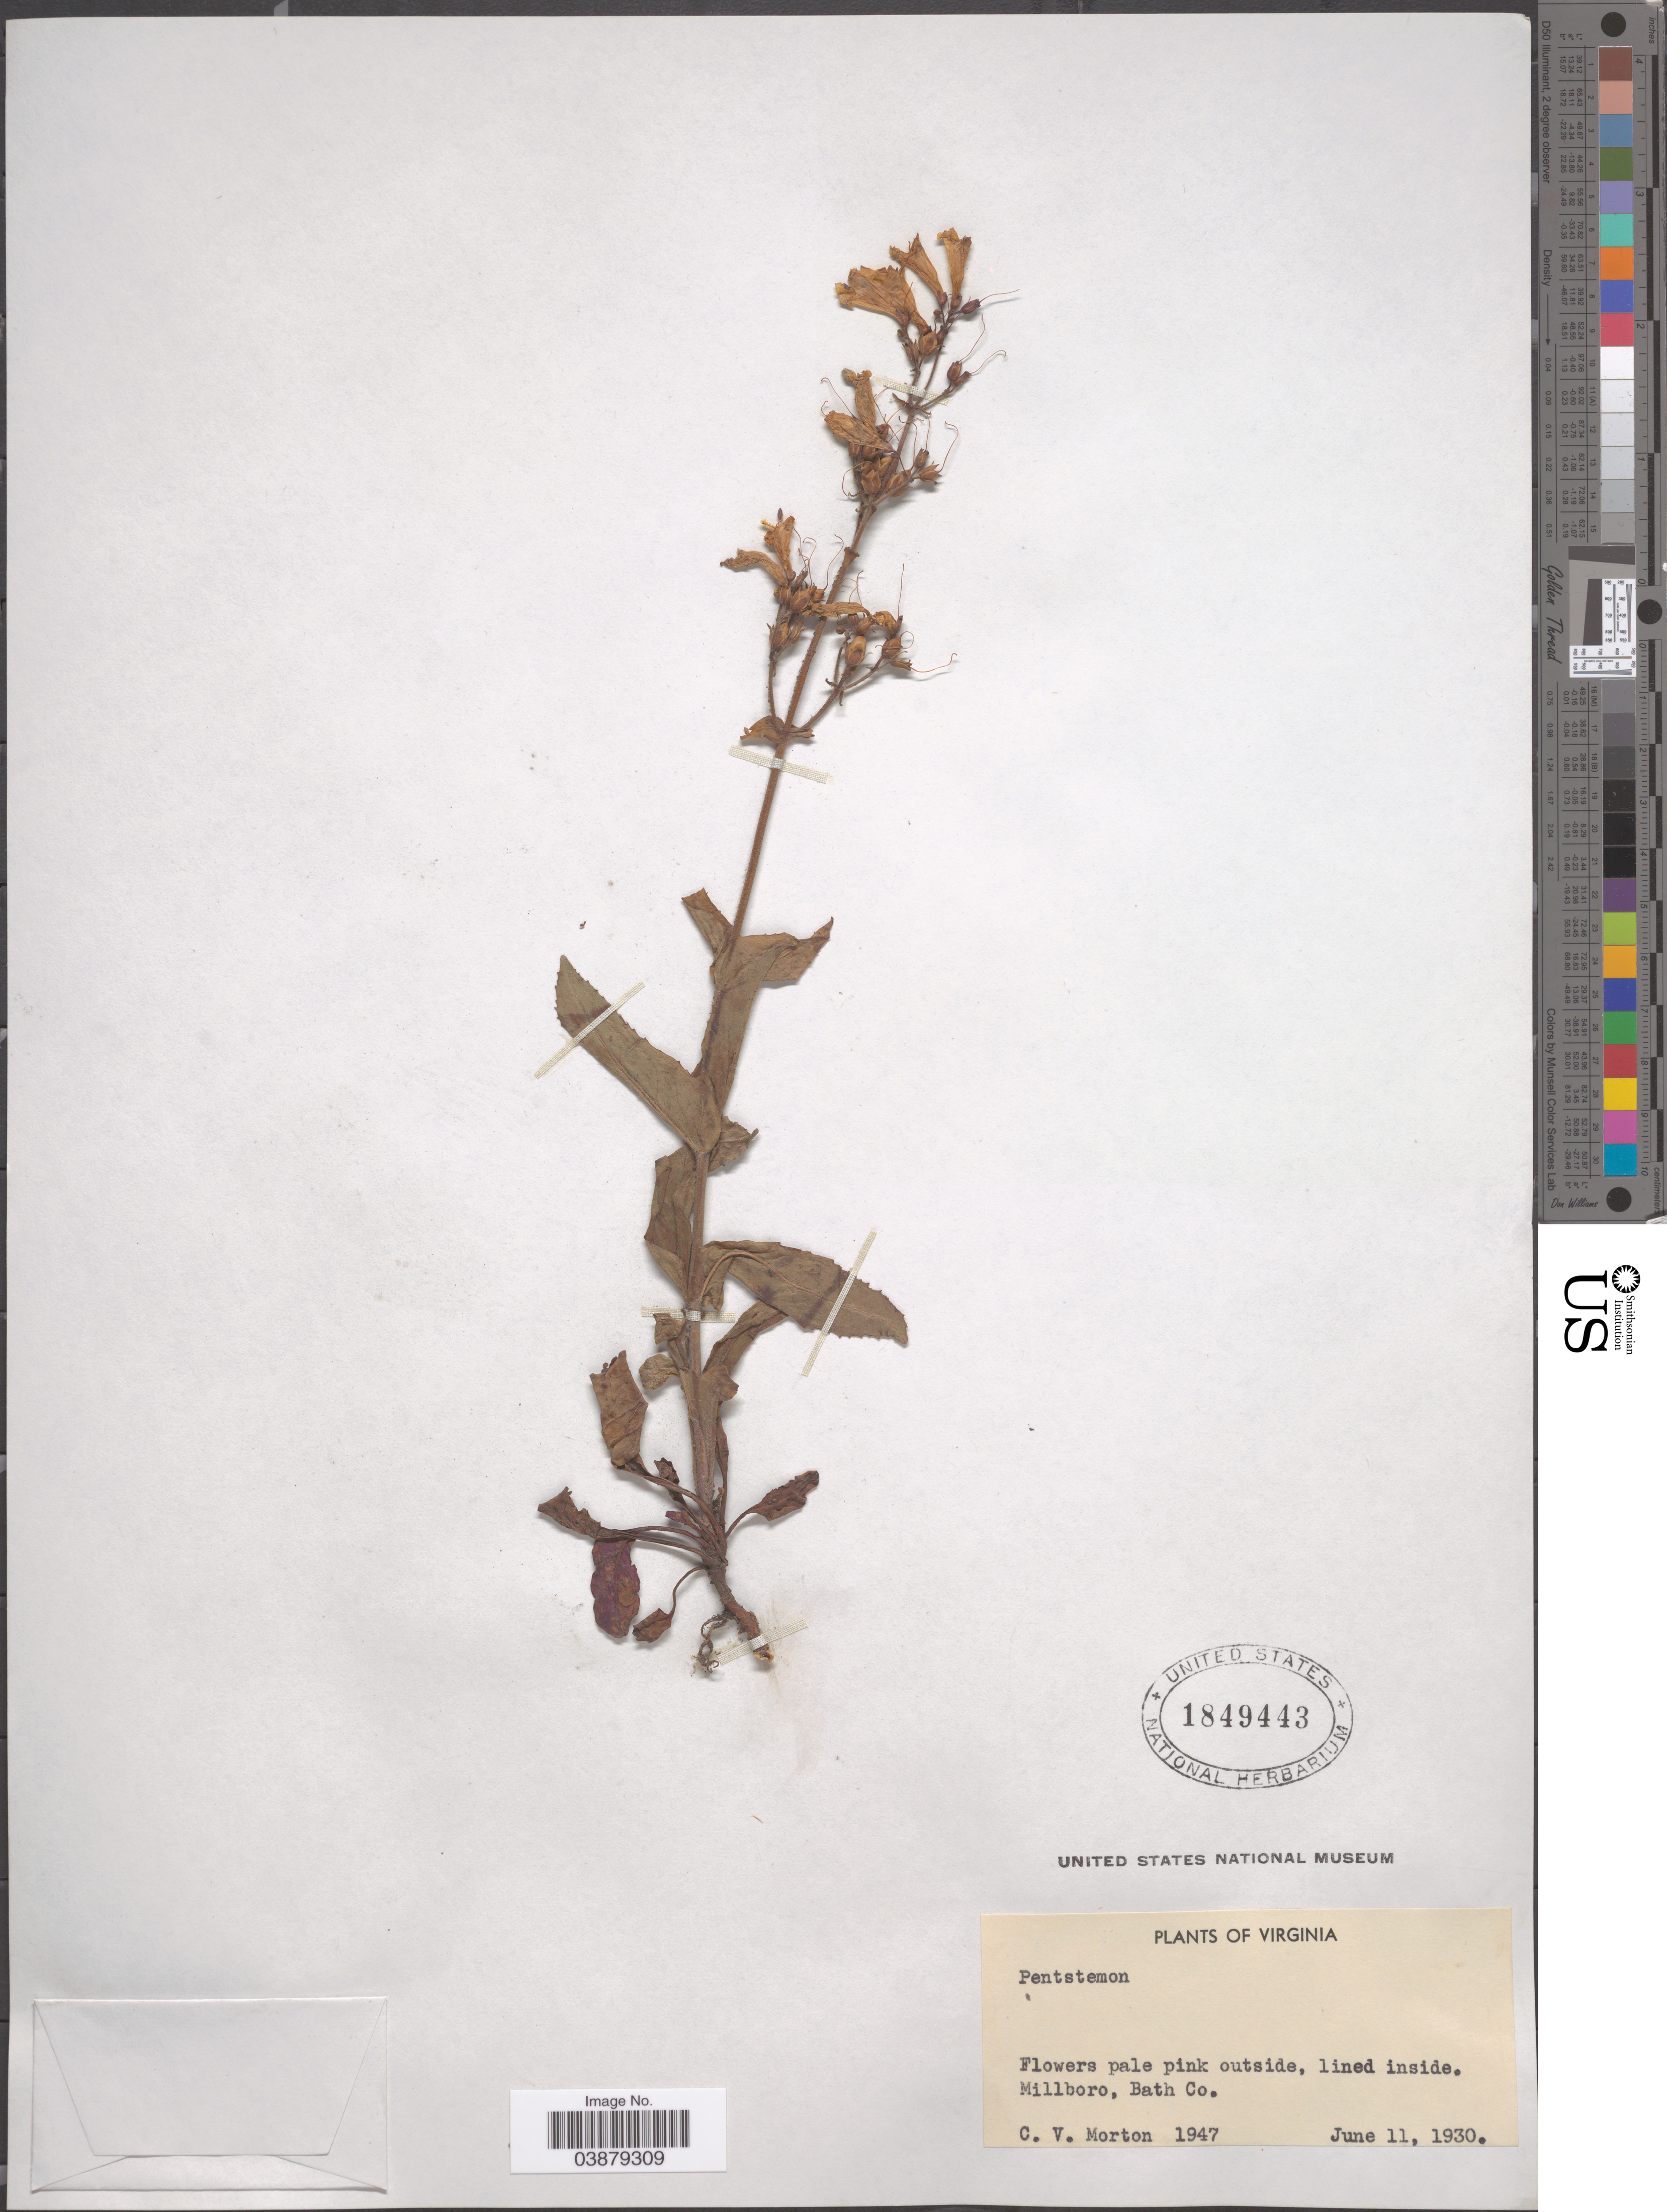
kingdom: Plantae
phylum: Tracheophyta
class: Magnoliopsida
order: Lamiales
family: Plantaginaceae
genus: Penstemon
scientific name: Penstemon sp.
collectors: C. V. Morton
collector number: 1947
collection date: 1930-06-11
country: United States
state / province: Virginia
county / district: Bath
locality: Millboro, Bath Co.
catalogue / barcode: US 1849443